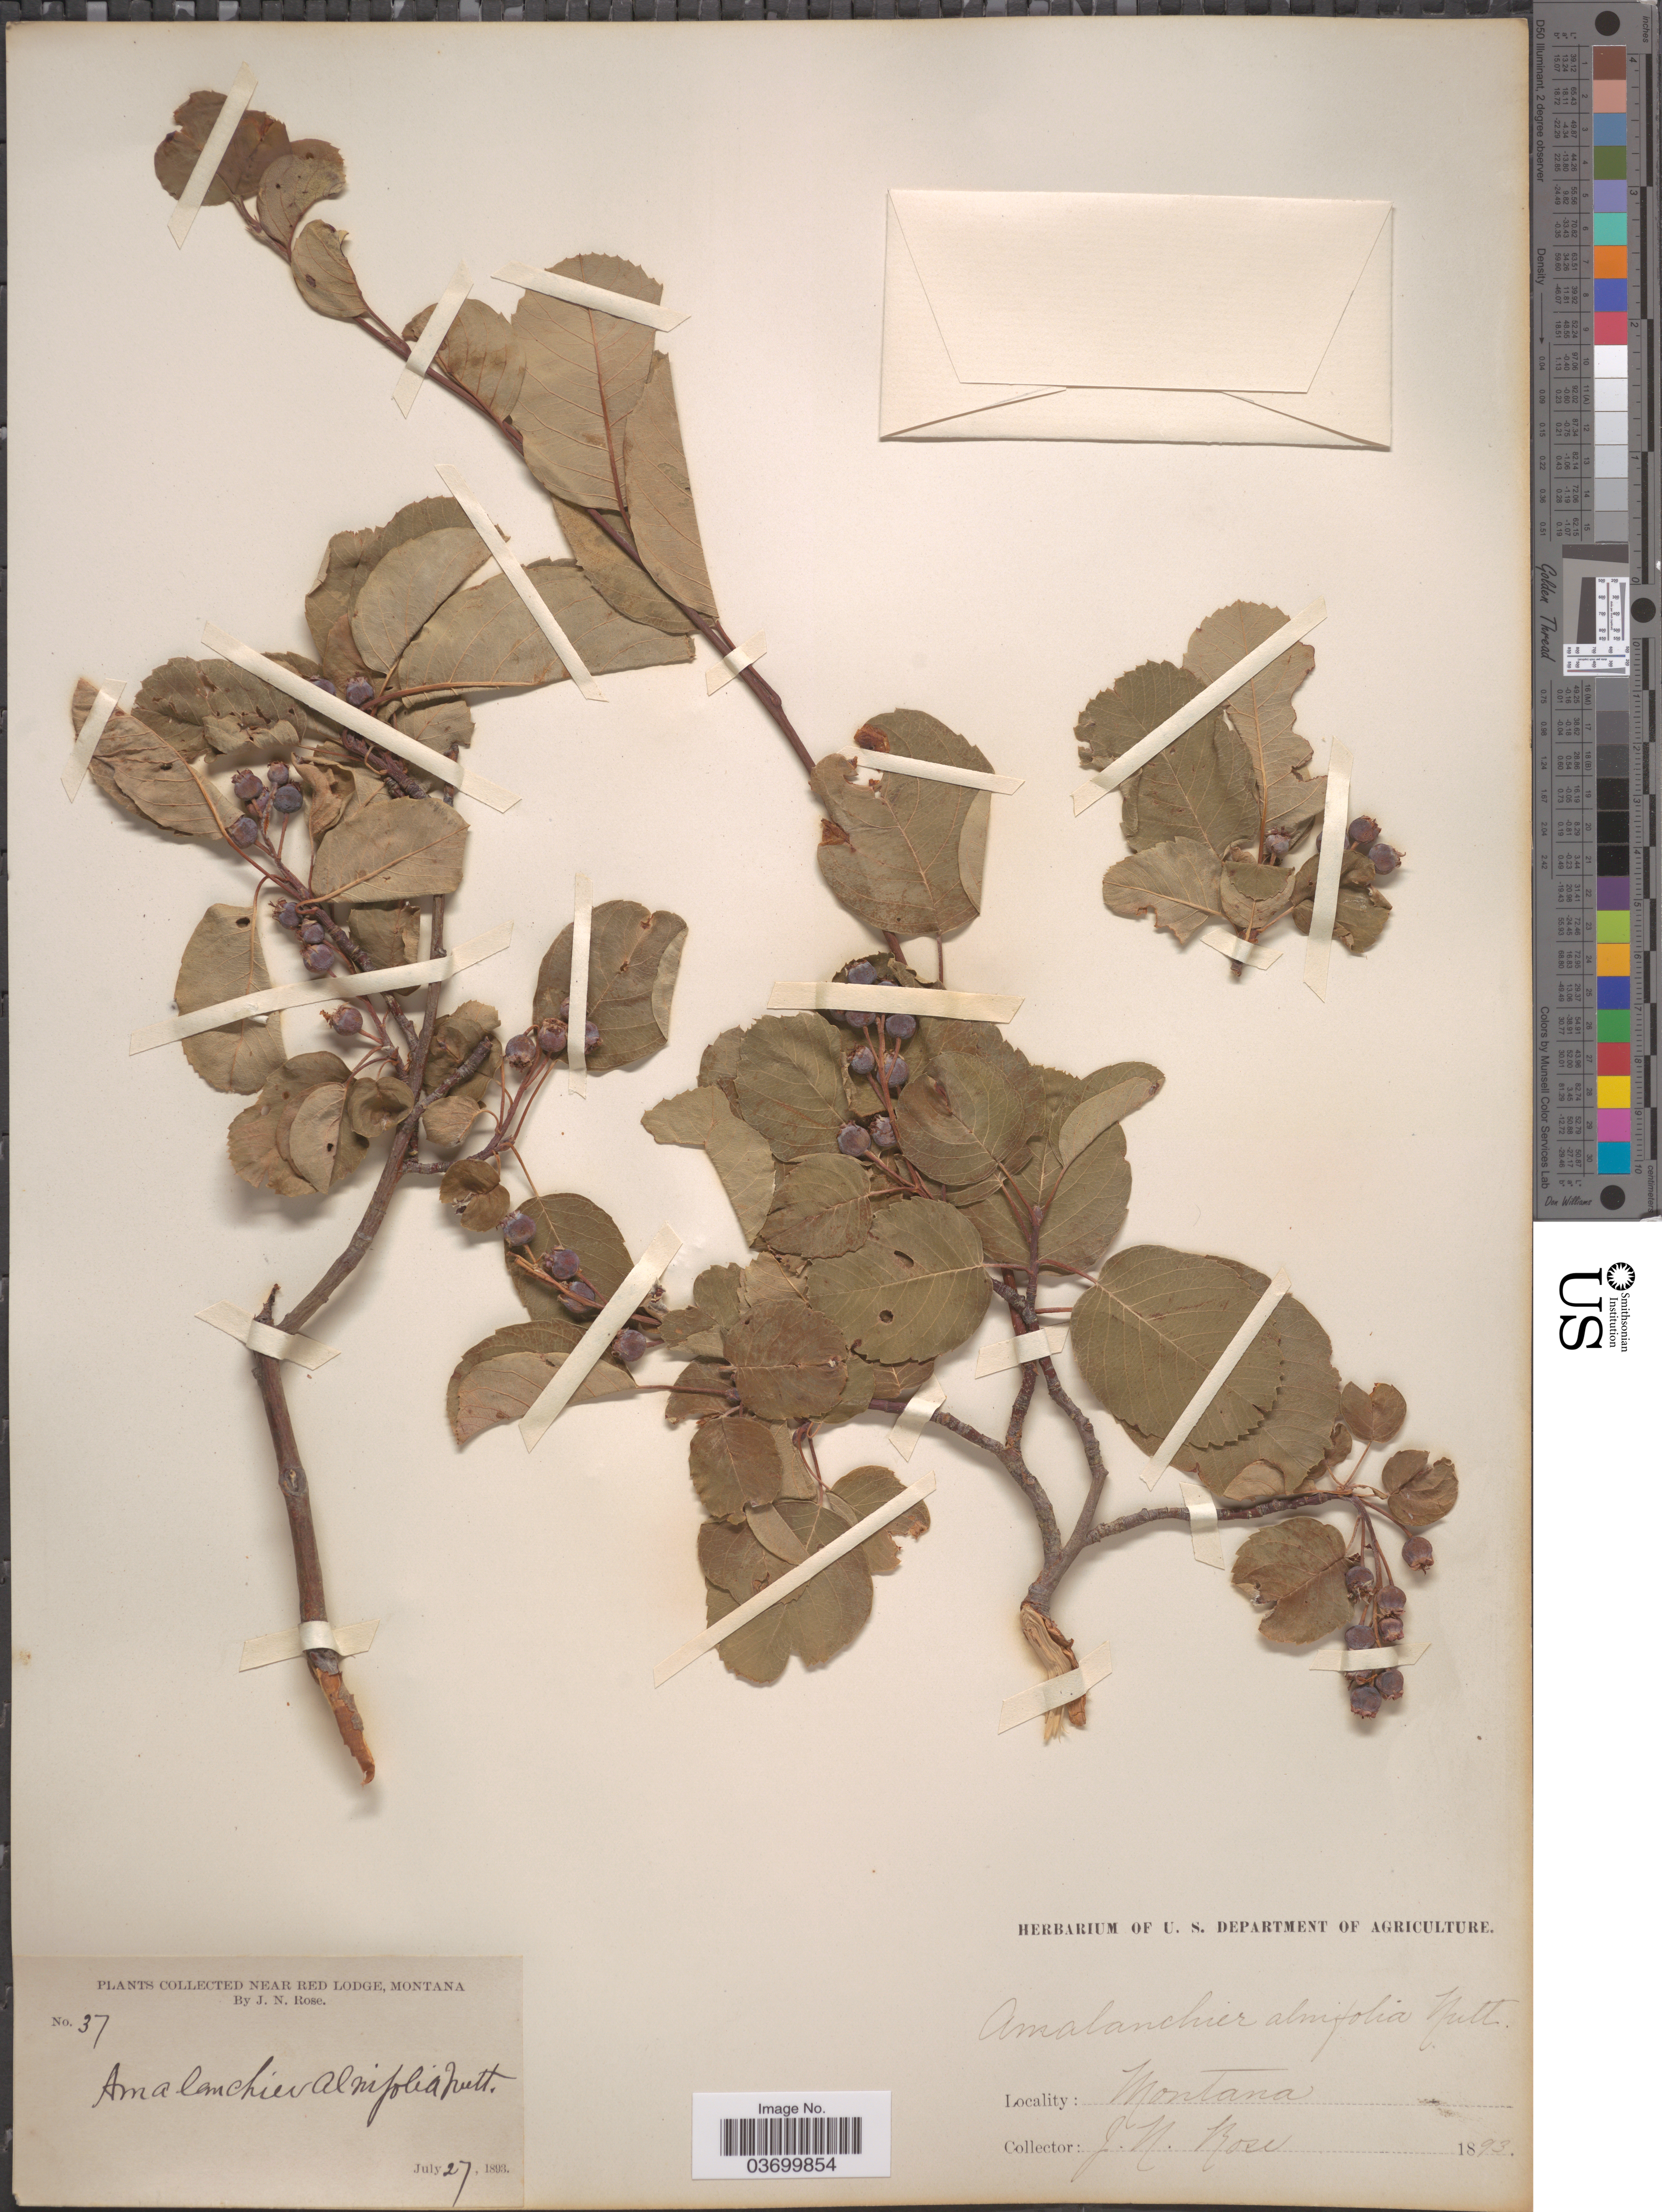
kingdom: Plantae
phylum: Tracheophyta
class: Magnoliopsida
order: Rosales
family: Rosaceae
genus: Amelanchier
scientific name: Amelanchier alnifolia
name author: (Nutt.) Nutt. ex M. Roem.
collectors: J. N. Rose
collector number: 37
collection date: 1893-07-27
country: United States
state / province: Montana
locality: Near Red Lodge.